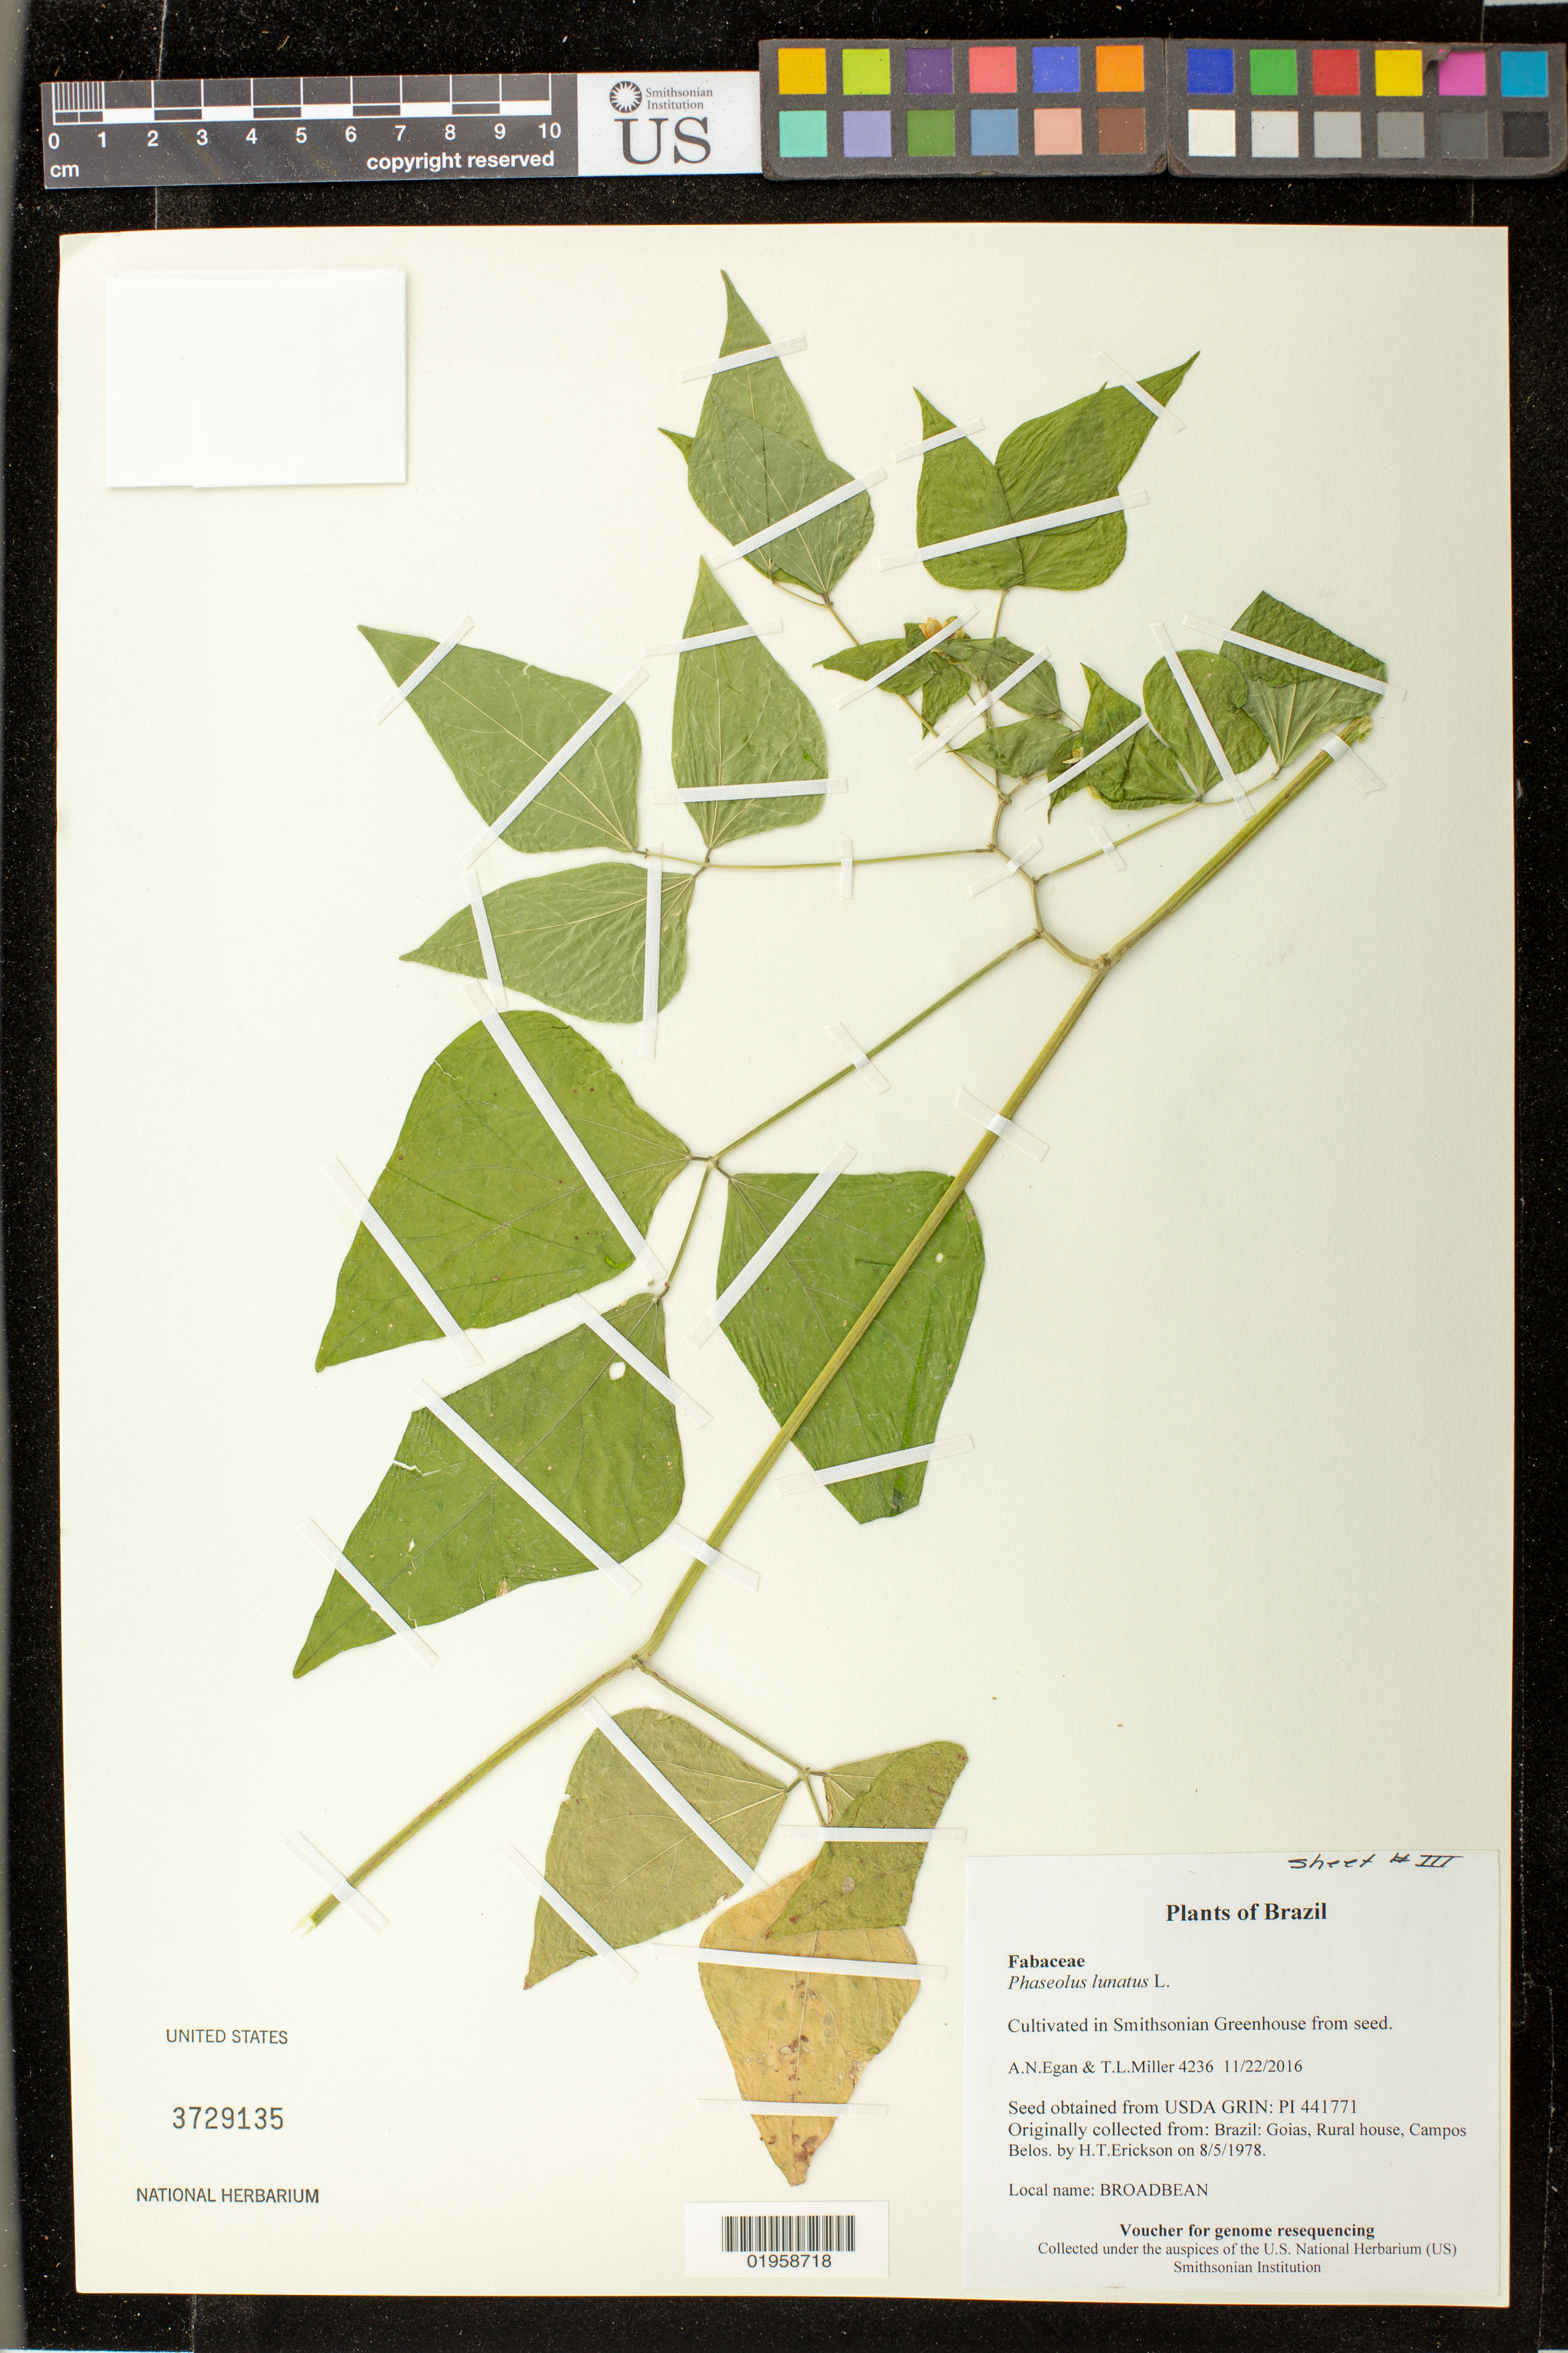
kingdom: Plantae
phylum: Tracheophyta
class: Magnoliopsida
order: Fabales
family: Fabaceae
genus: Phaseolus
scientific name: Phaseolus lunatus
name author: L.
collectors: A. N. Egan & T. L. Miller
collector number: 4236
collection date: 2016-11-22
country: United States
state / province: Maryland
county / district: Prince George's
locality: Smithsonian's Museum Support Ctr; 4210 Suitland Pkwy., NMNH Botany Research Greenhouses. Suitland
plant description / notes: Originally collected in Brazil, Goias, Rural house, Campos Belos, on 1978-08-05. H.T.Erickson (collector); Grown from seed acquired from the USDA's GRIN seed bank.; Broadbean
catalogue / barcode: US 3729135